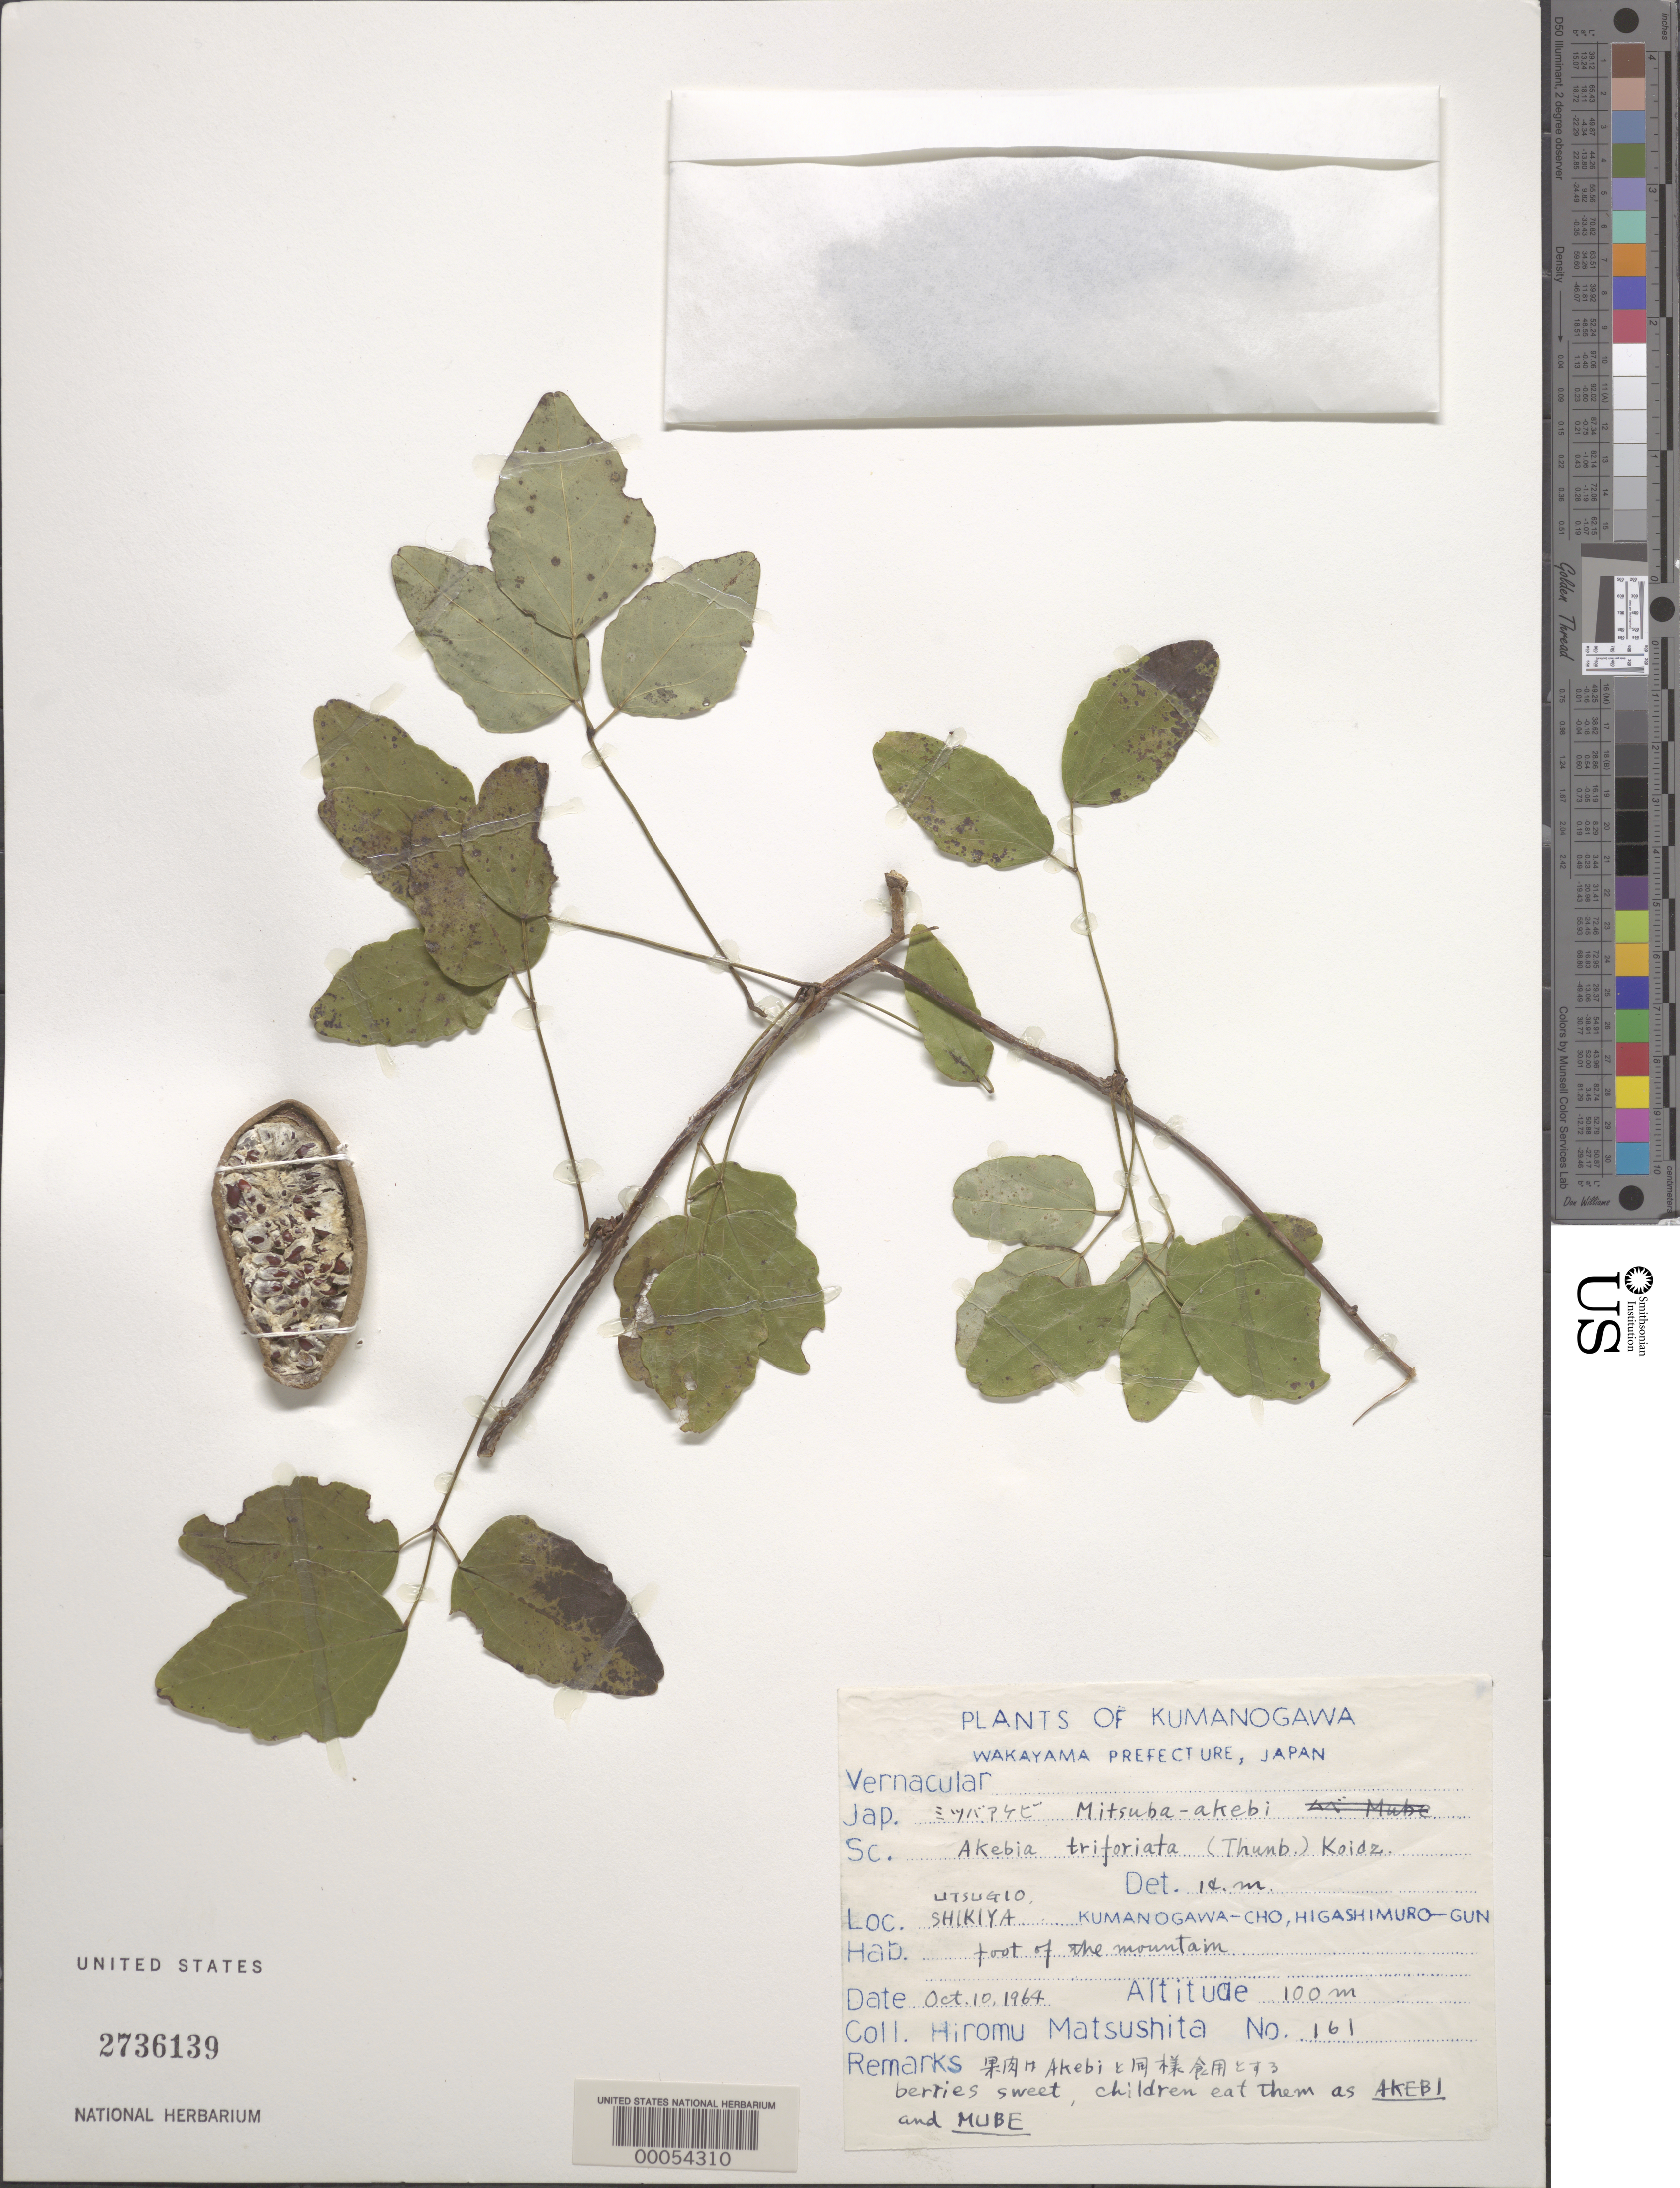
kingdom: Plantae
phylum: Tracheophyta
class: Magnoliopsida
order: Ranunculales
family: Lardizabalaceae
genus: Akebia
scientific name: Akebia trifoliata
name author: (Thunb.) Koidz.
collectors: H. Matsushita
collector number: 161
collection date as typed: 10 Oct 1964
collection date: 1964-10-10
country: Japan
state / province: Wakayama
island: Honshu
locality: Kumanogawa, utsugio, shikiya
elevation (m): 100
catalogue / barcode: US 2736139